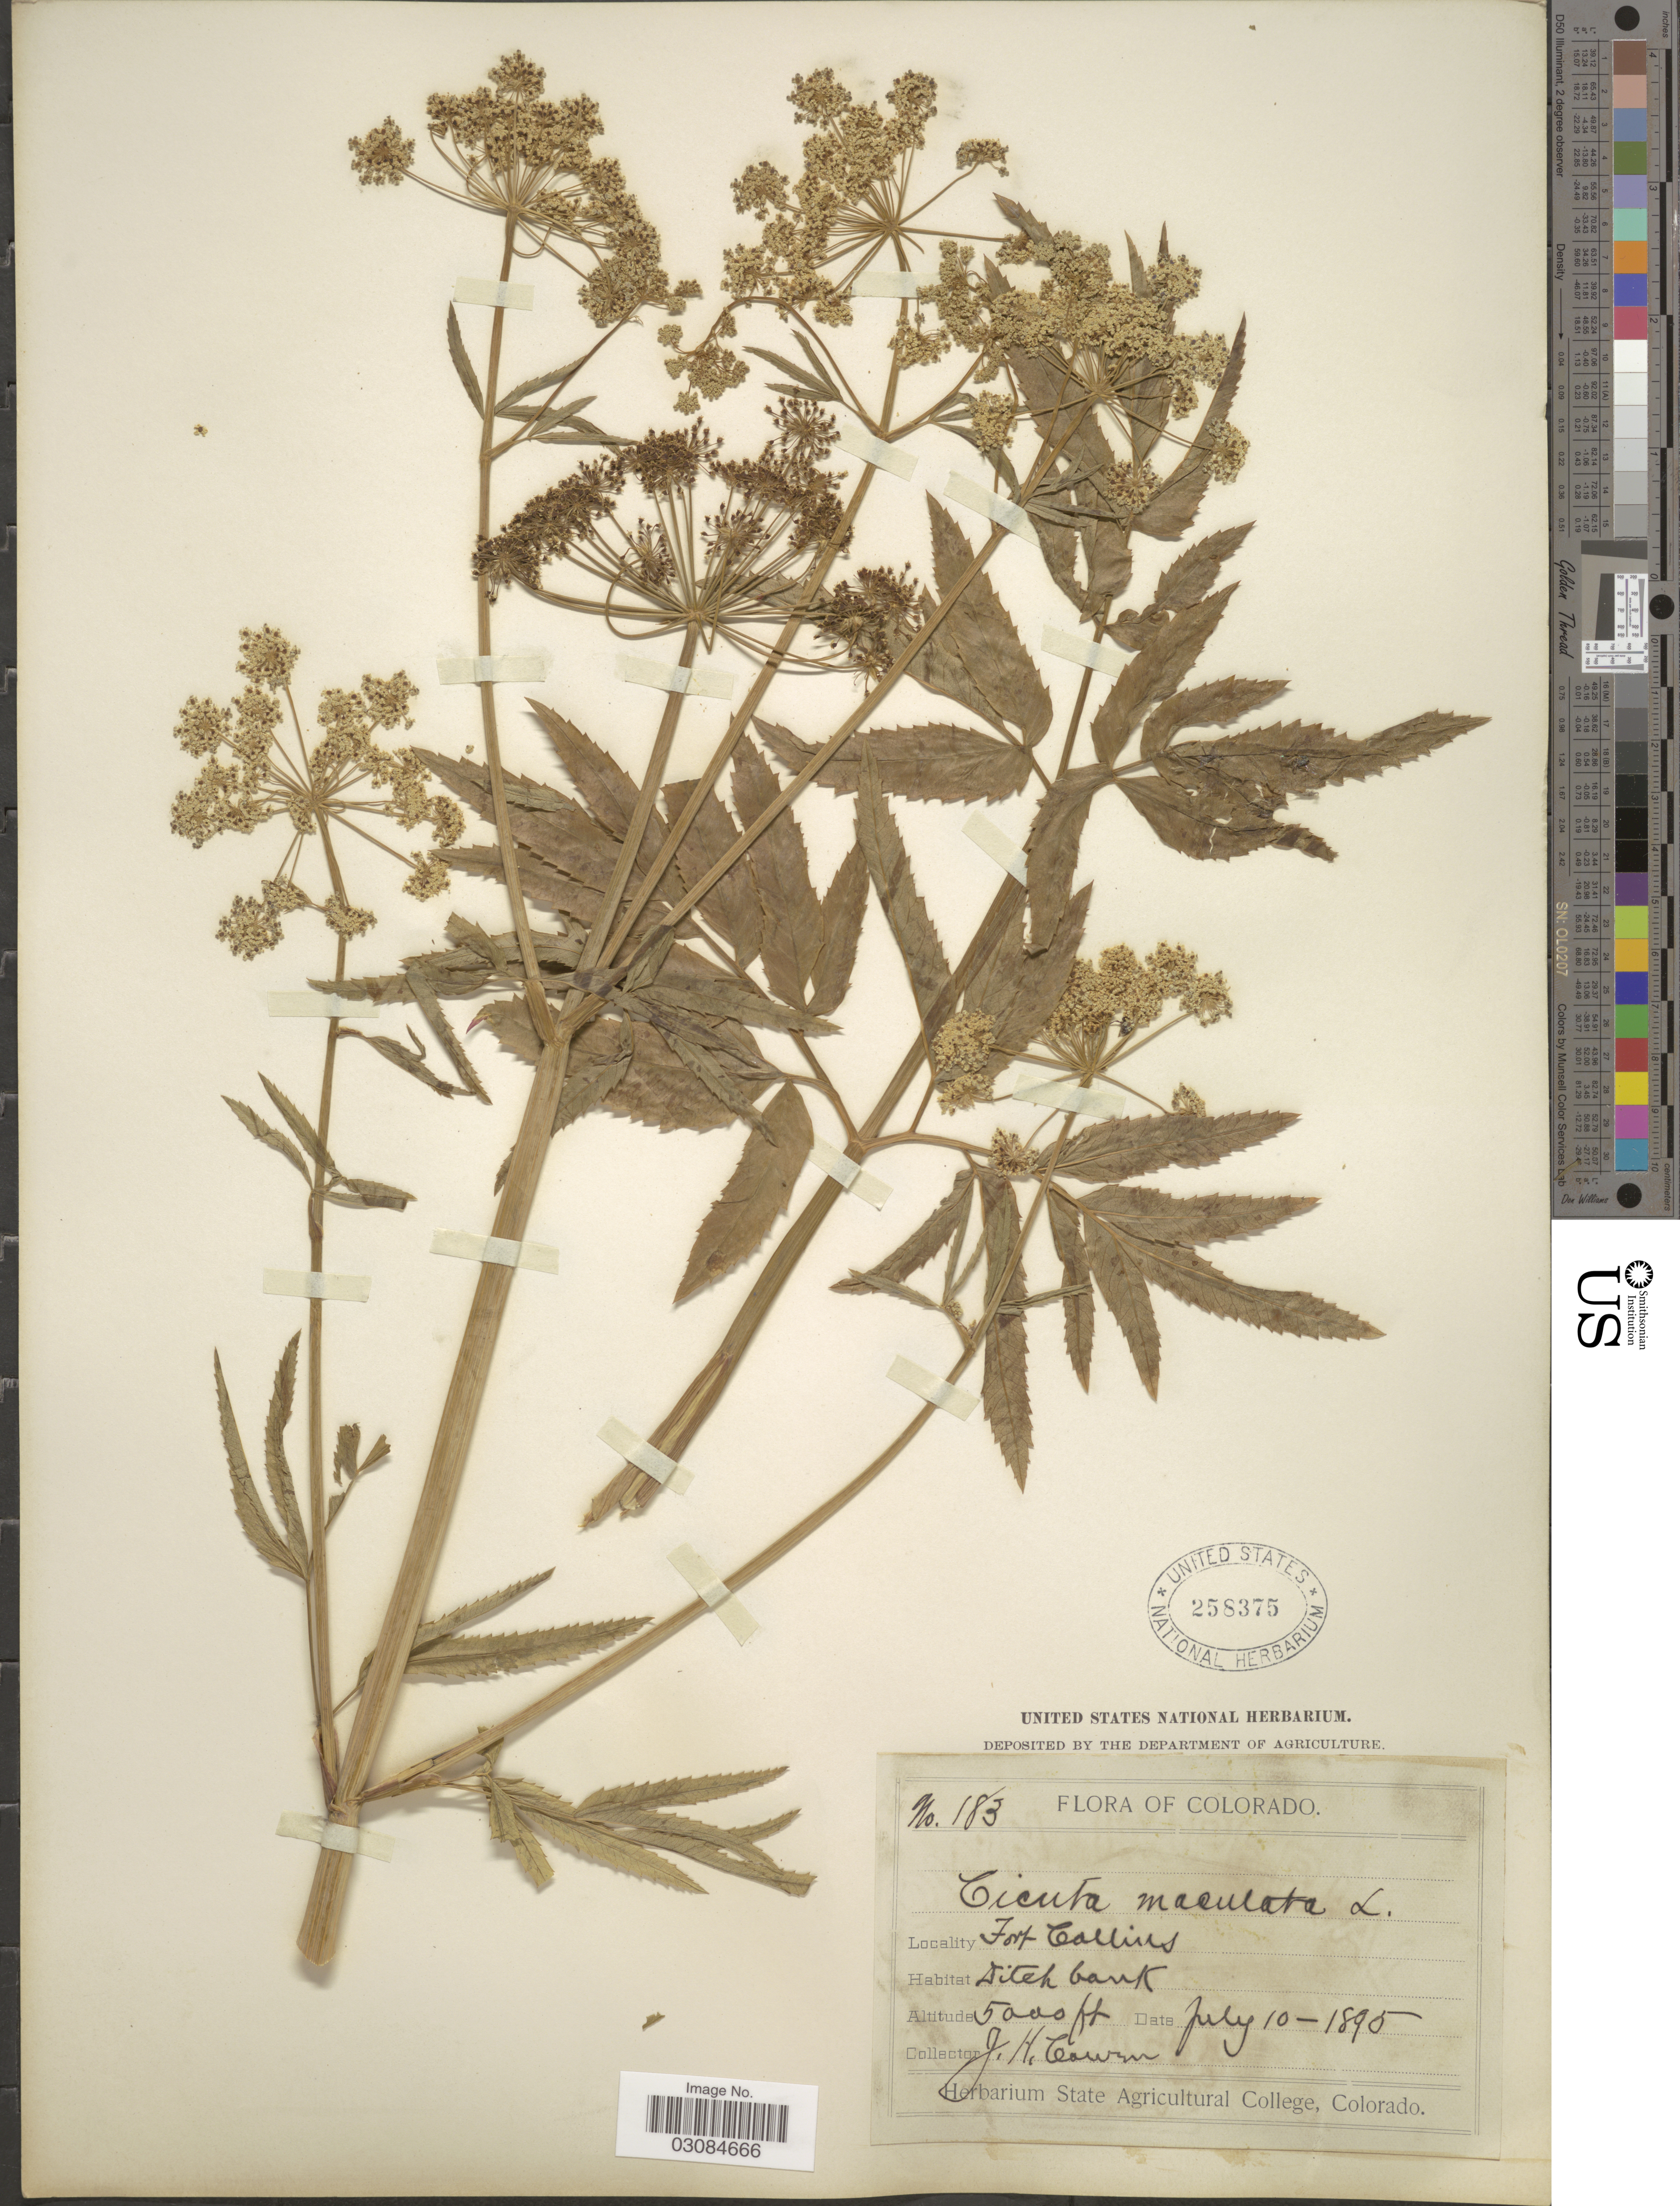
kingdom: Plantae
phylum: Tracheophyta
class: Magnoliopsida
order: Apiales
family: Apiaceae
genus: Cicuta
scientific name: Cicuta occidentalis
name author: Greene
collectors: J. H. Cowen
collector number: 183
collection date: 1895-07-10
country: United States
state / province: Colorado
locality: Fort Collins.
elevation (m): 1524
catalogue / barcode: US 258375